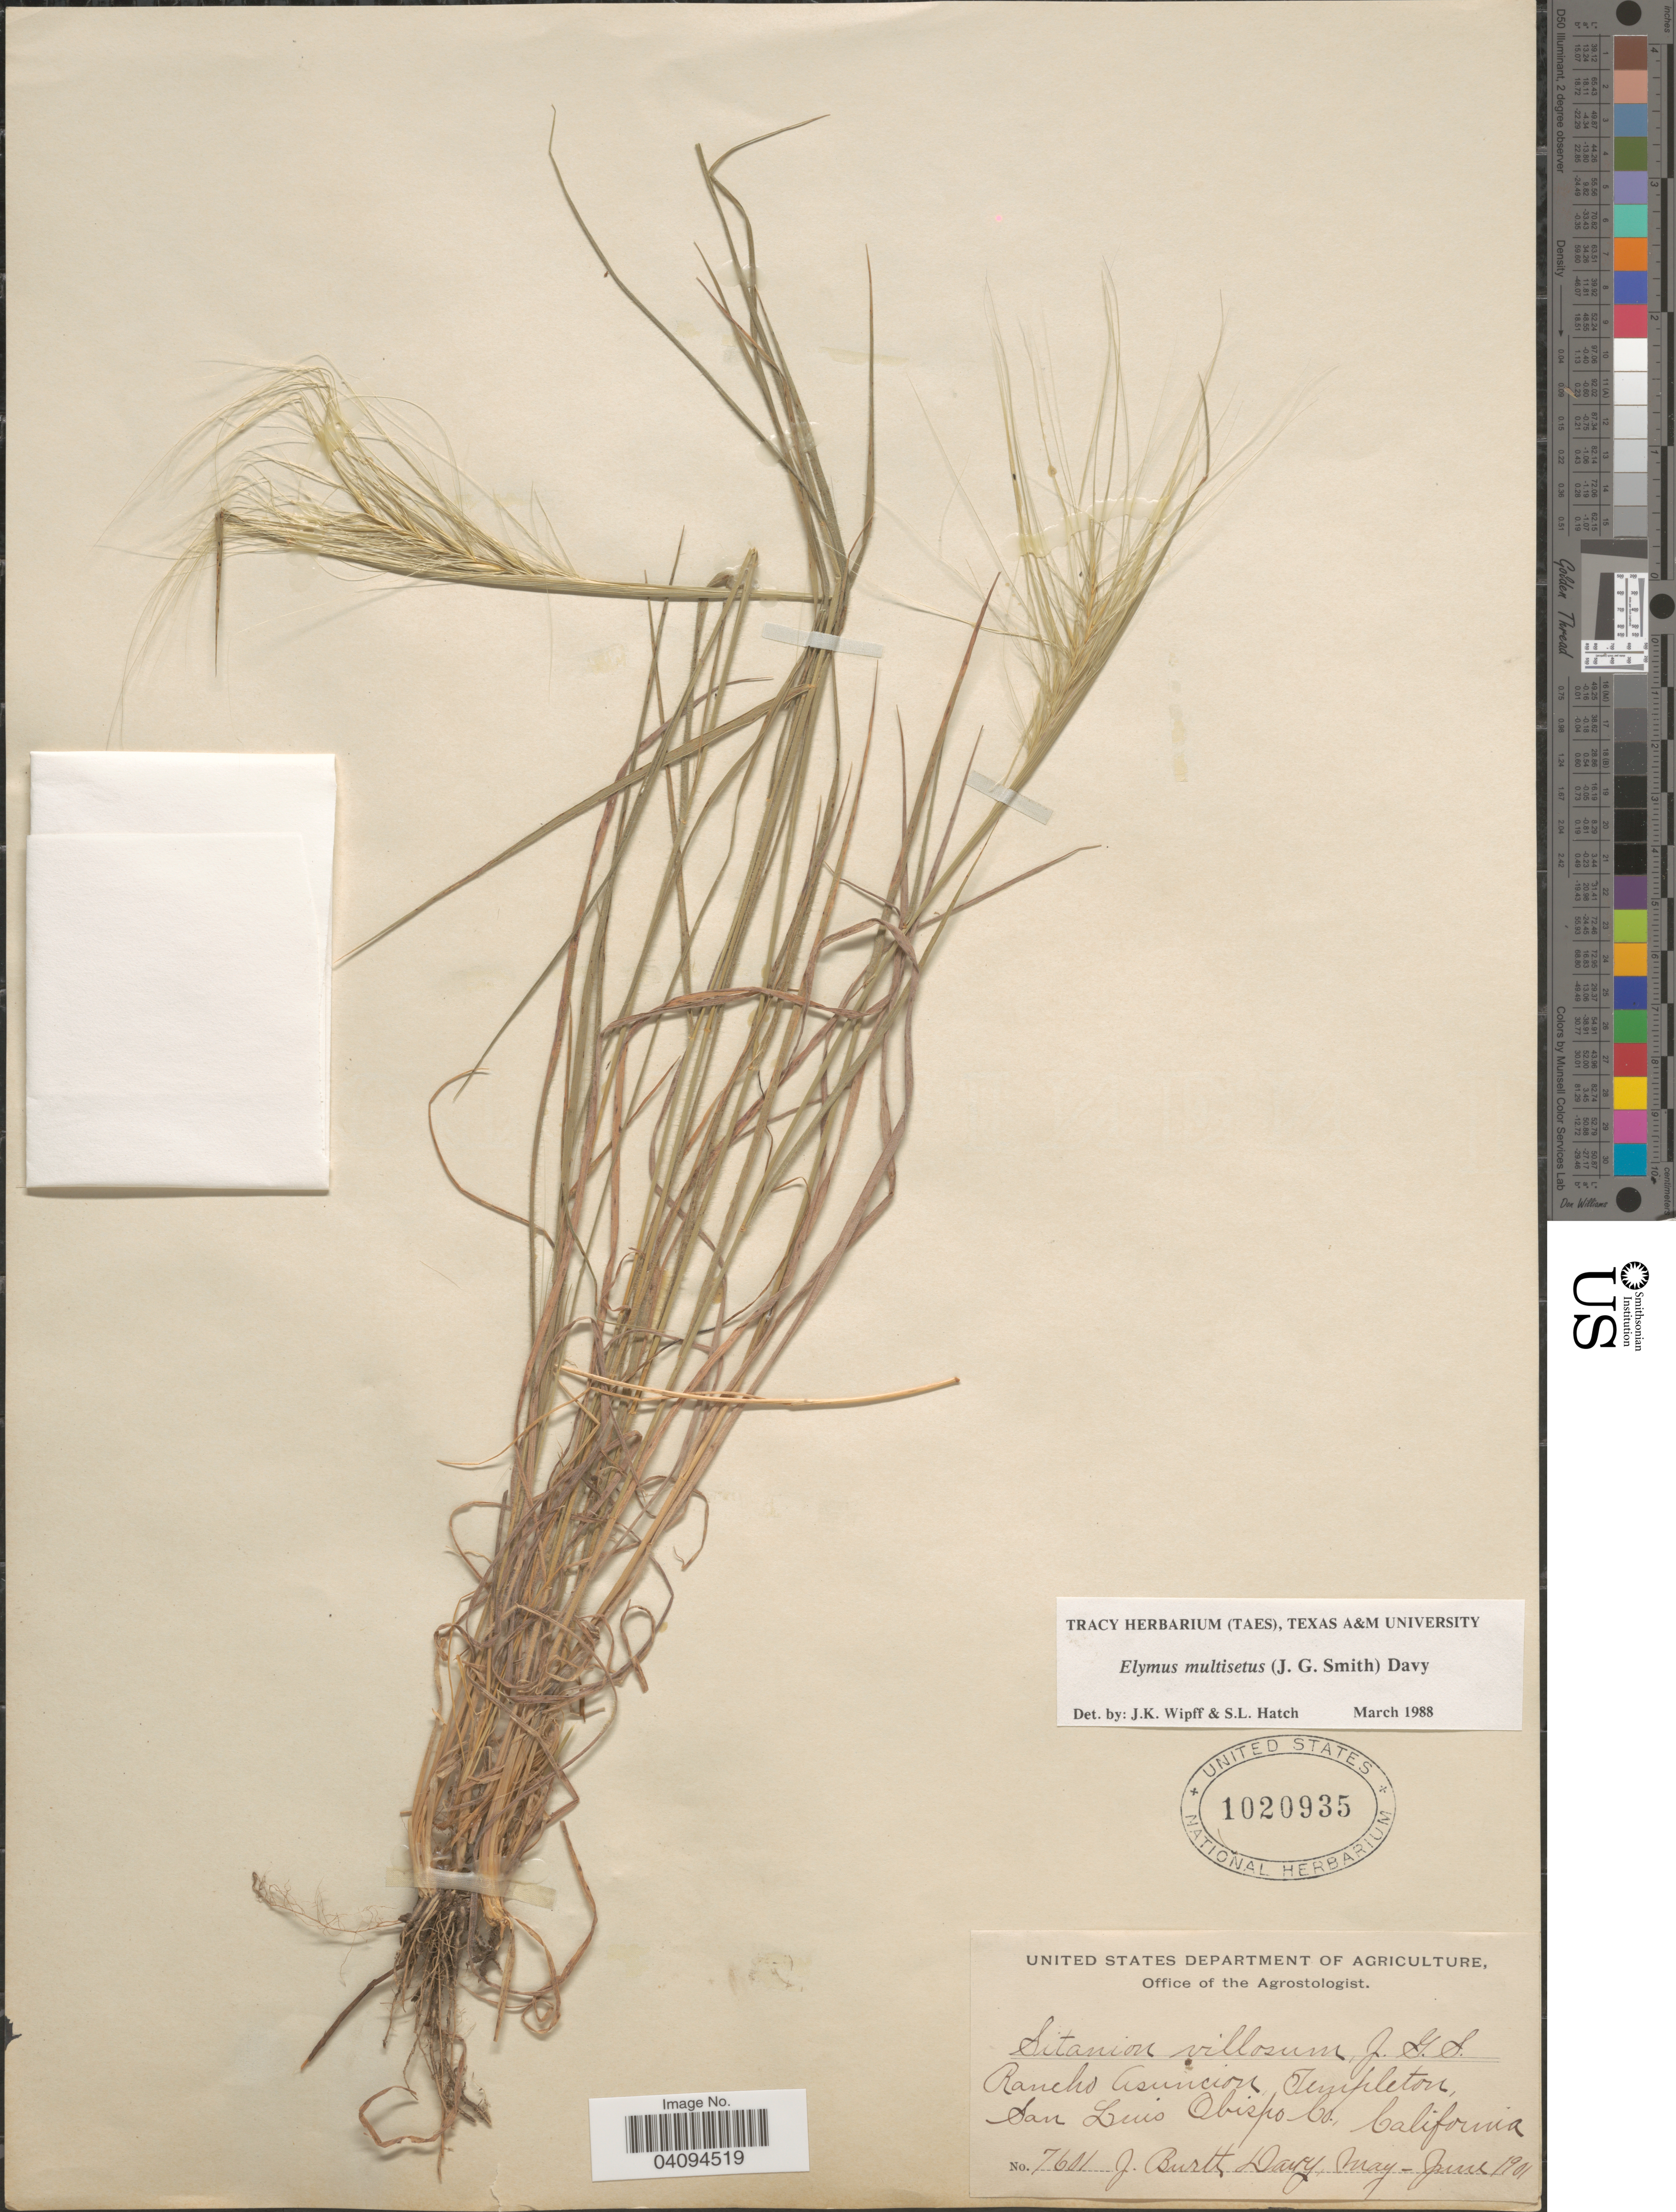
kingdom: Plantae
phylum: Tracheophyta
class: Liliopsida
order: Poales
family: Poaceae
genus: Elymus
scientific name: Elymus multisetus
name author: (J.G. Sm.) Burtt Davy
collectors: J. Burtt Davy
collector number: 7601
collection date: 1901-05/1901-06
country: United States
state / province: California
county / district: San Luis Obispo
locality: Rancho Asuncion, Templeton, San Luis Obispo Co.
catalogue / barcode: US 1020935